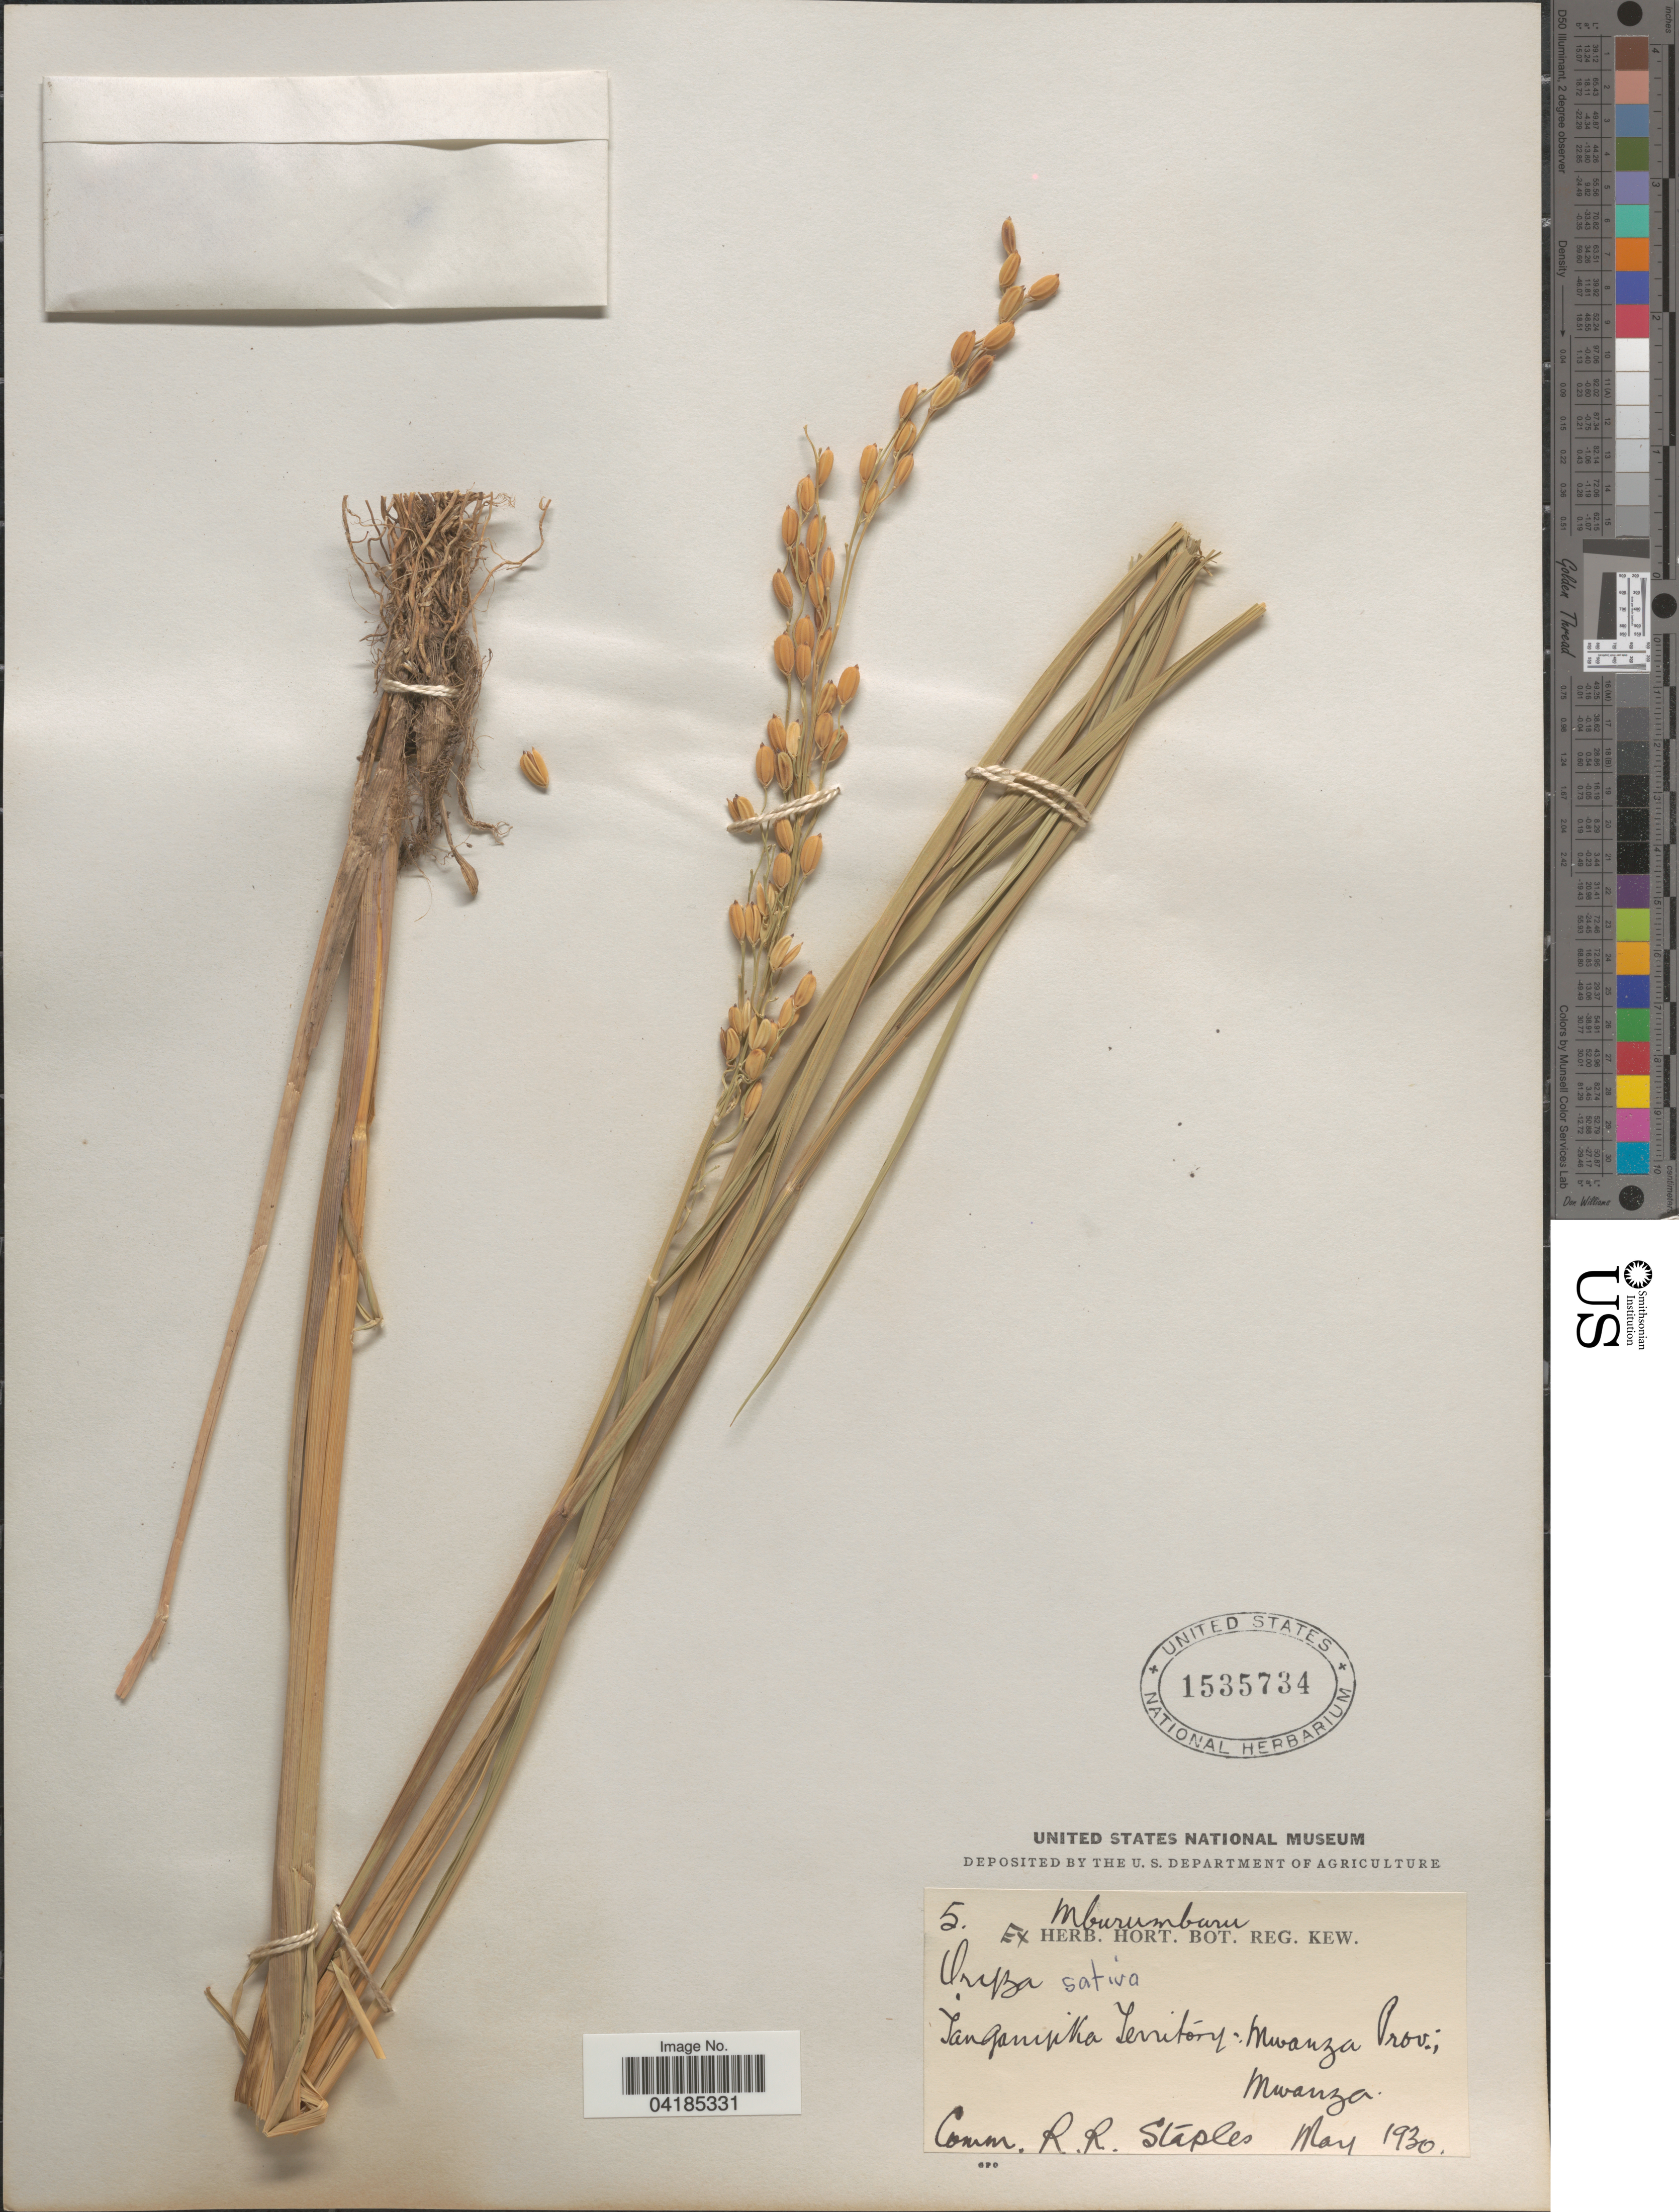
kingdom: Plantae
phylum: Tracheophyta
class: Liliopsida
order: Poales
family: Poaceae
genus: Oryza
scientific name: Oryza sativa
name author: L.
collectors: ex herb. Hort. Reg. Kew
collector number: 5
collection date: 1930-05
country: Tanzania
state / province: Mwanza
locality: Tanganyika Territory: Mwanza.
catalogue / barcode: US 1535734